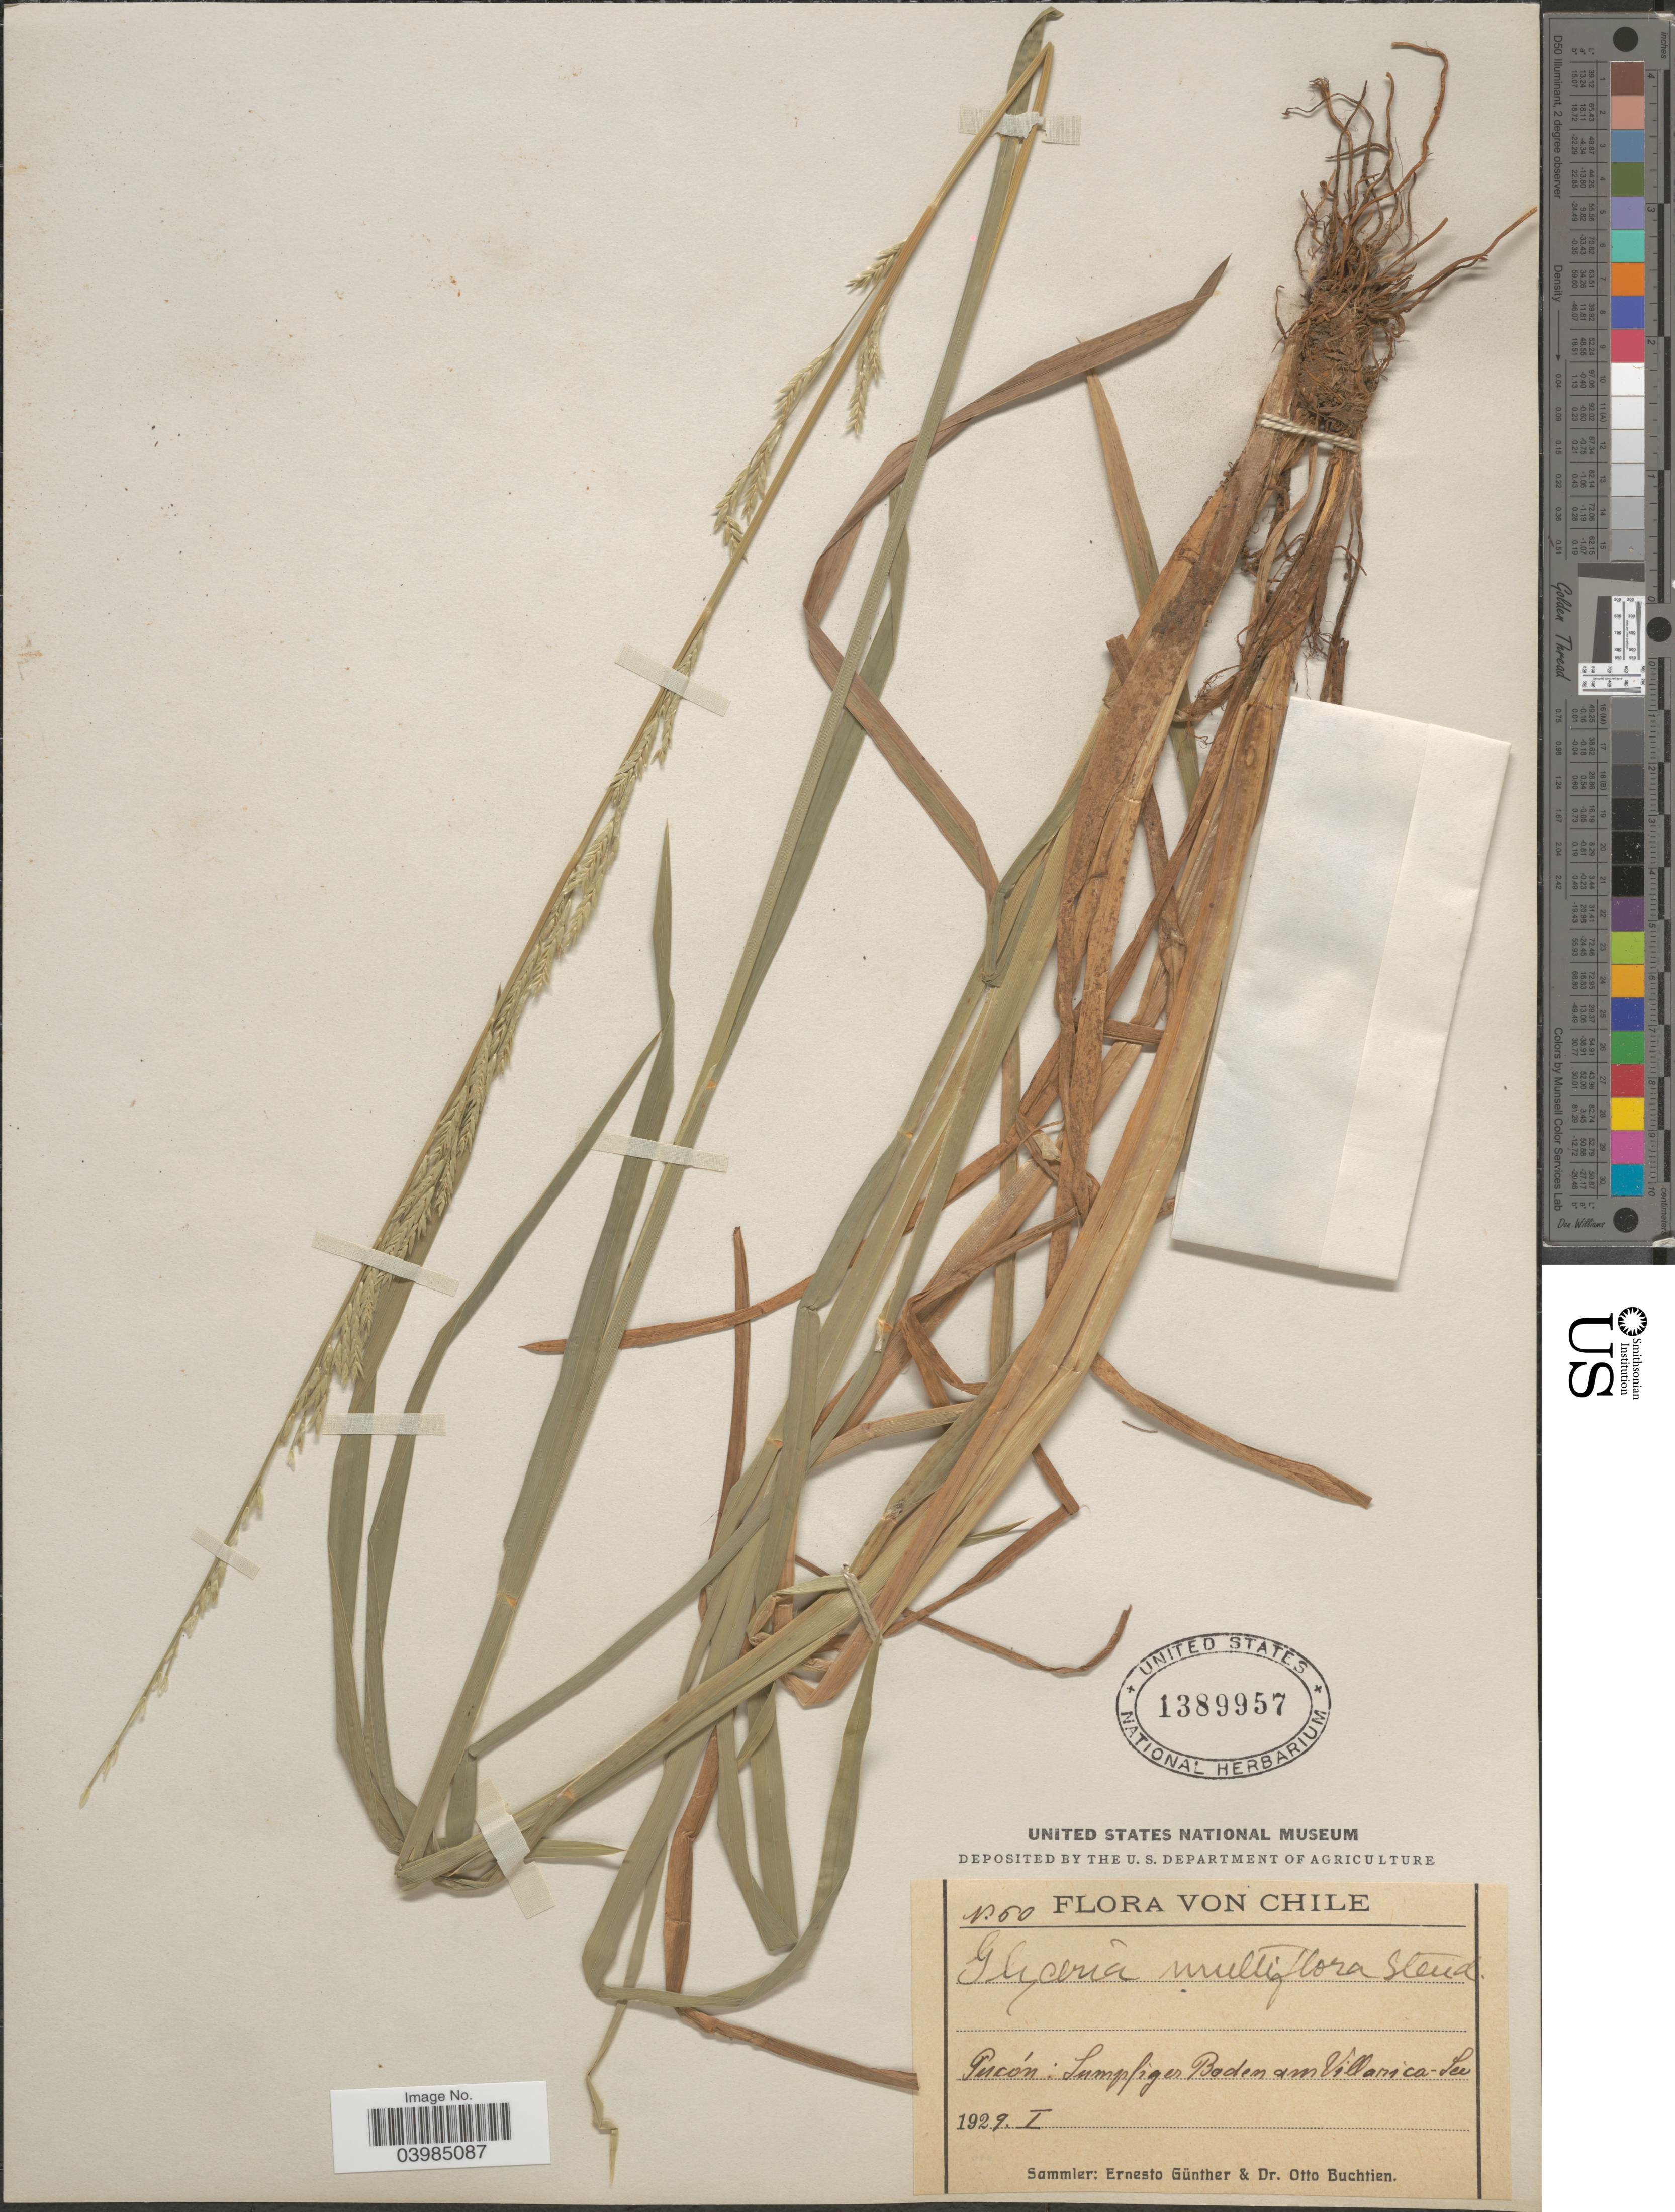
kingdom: Plantae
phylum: Tracheophyta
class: Liliopsida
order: Poales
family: Poaceae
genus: Glyceria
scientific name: Glyceria multiflora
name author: Steud.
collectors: E. Gunther & O. Buchtien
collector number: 50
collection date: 1929-01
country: Chile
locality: Tucón: Sumpfiger Boden am Villarica- See.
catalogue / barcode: US 1389957